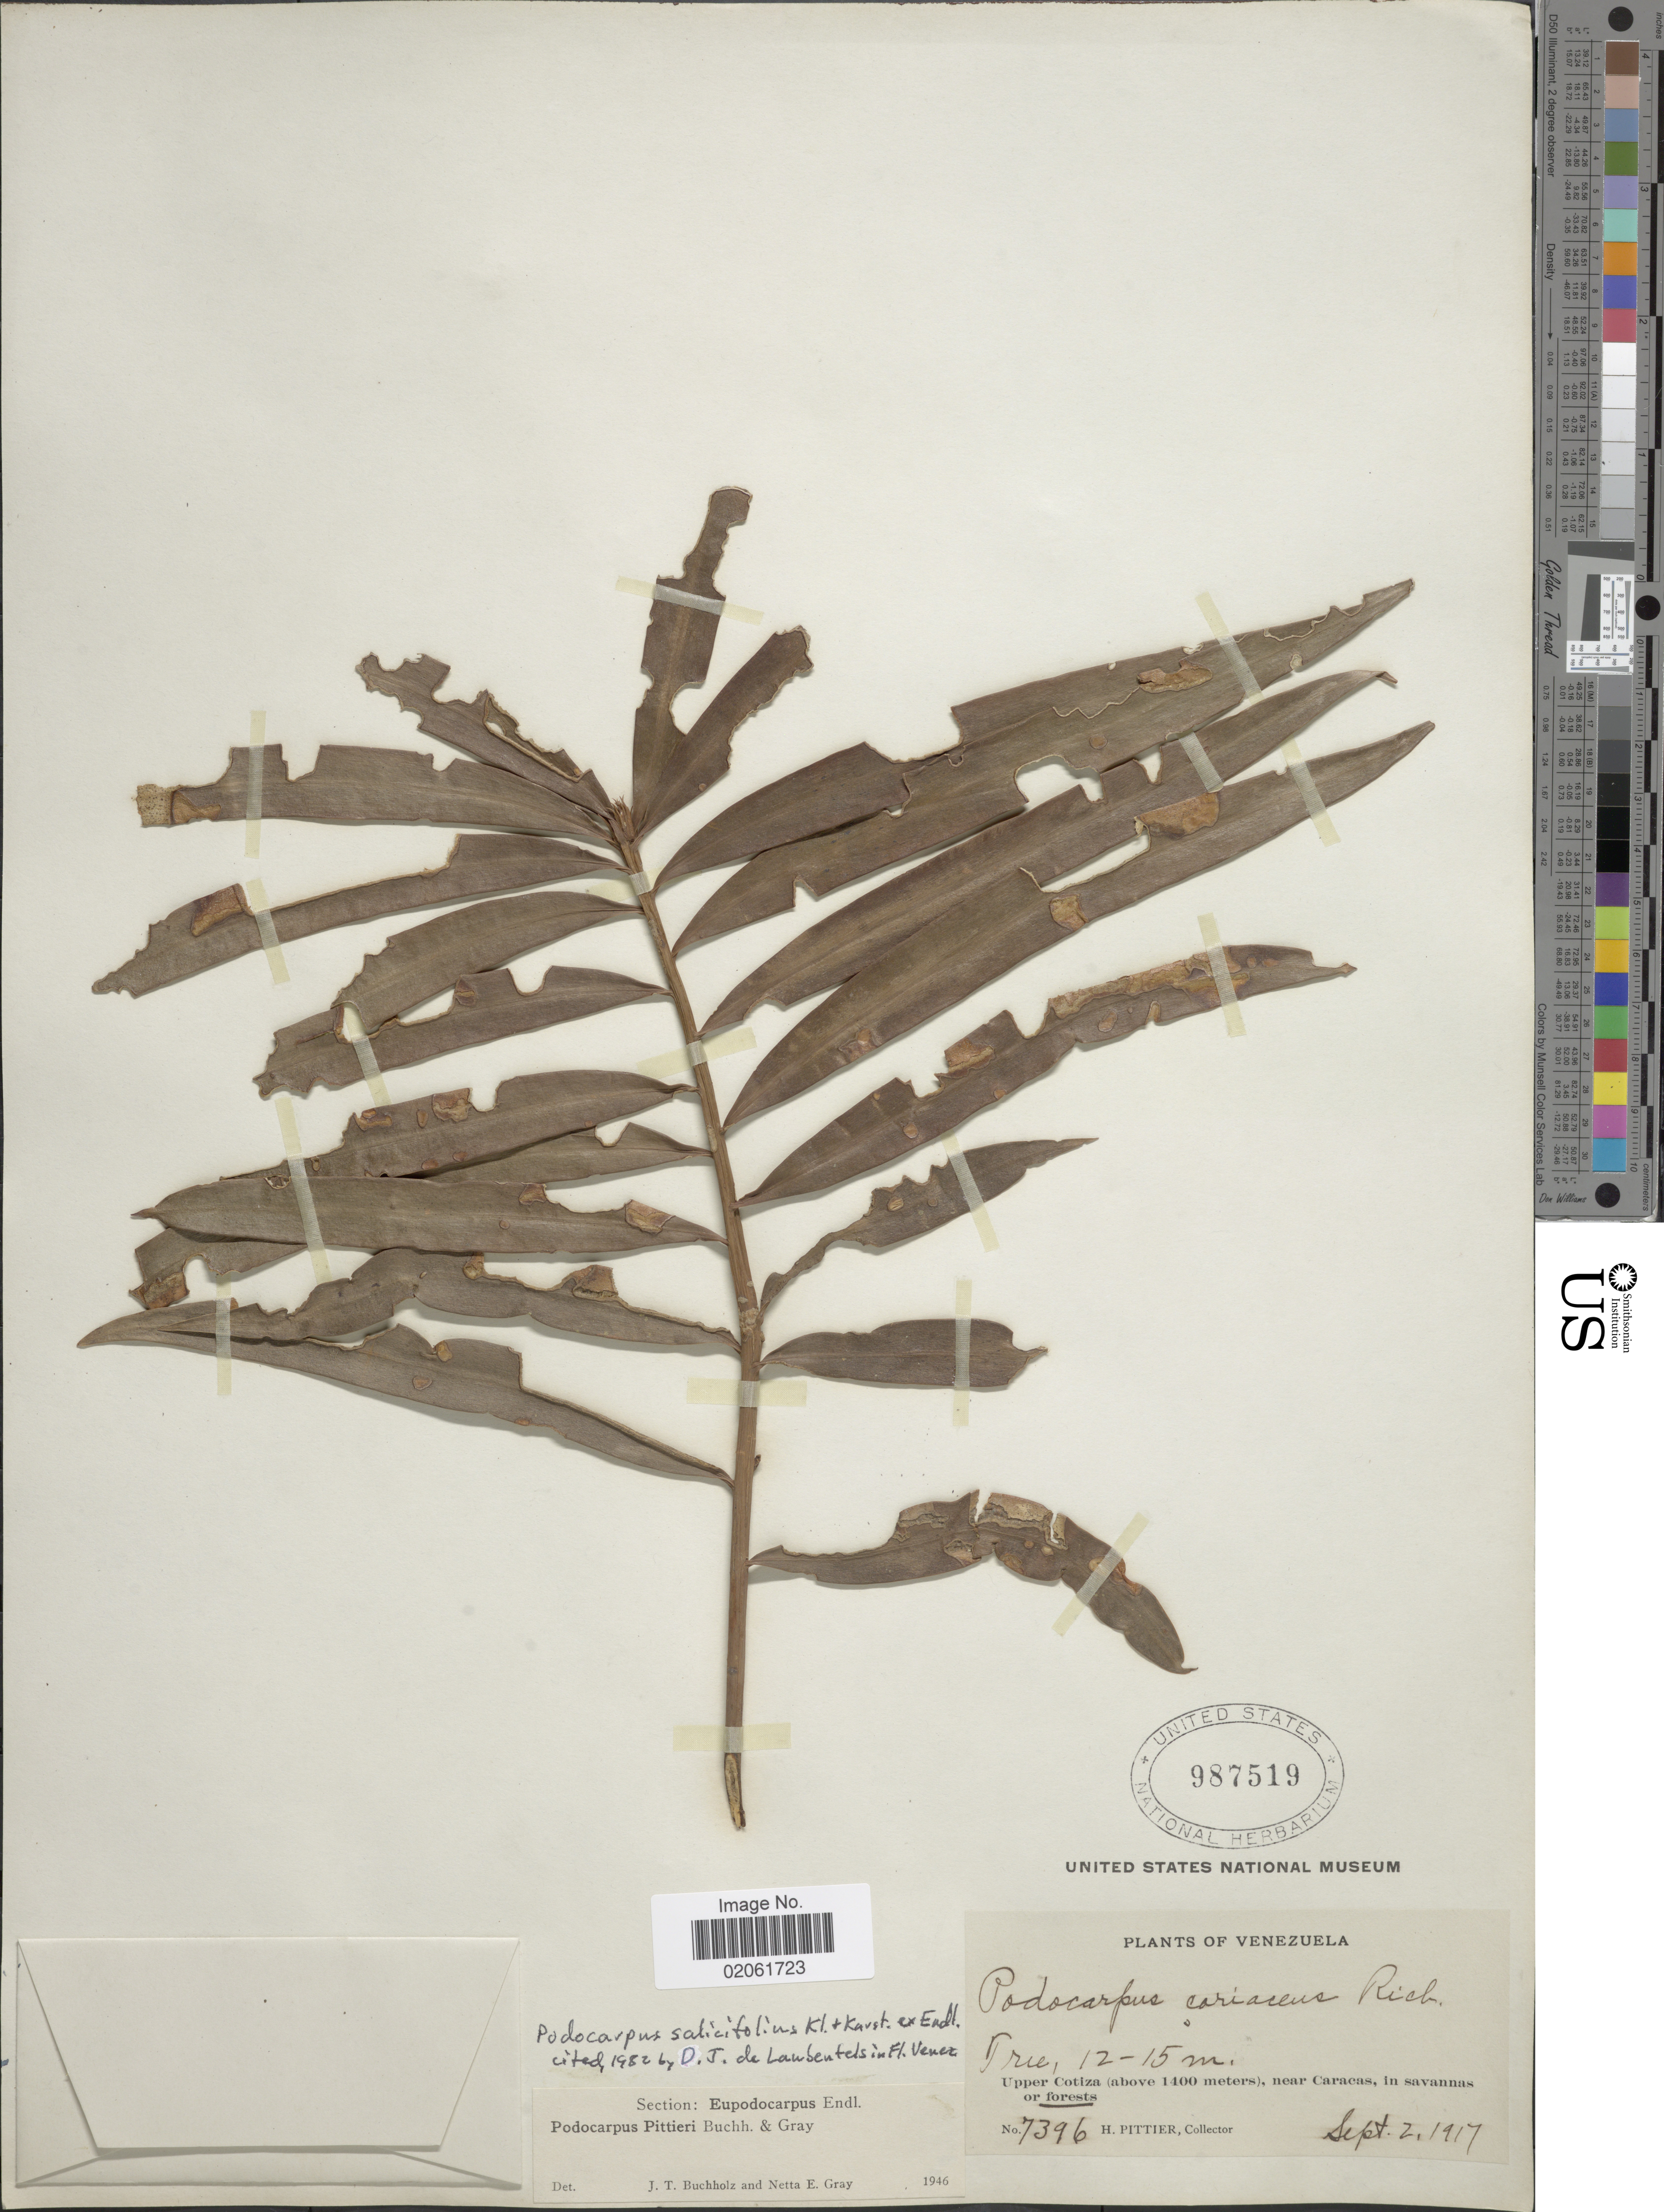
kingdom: Plantae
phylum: Tracheophyta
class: Pinopsida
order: Pinales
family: Podocarpaceae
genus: Podocarpus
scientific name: Podocarpus salicifolius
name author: Klotzsch & H. Karst. ex Endl.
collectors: H. F. Pittier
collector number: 7396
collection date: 1917-09-02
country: Venezuela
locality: Upper Cotiza, near Caracas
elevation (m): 1400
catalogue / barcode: US 987519